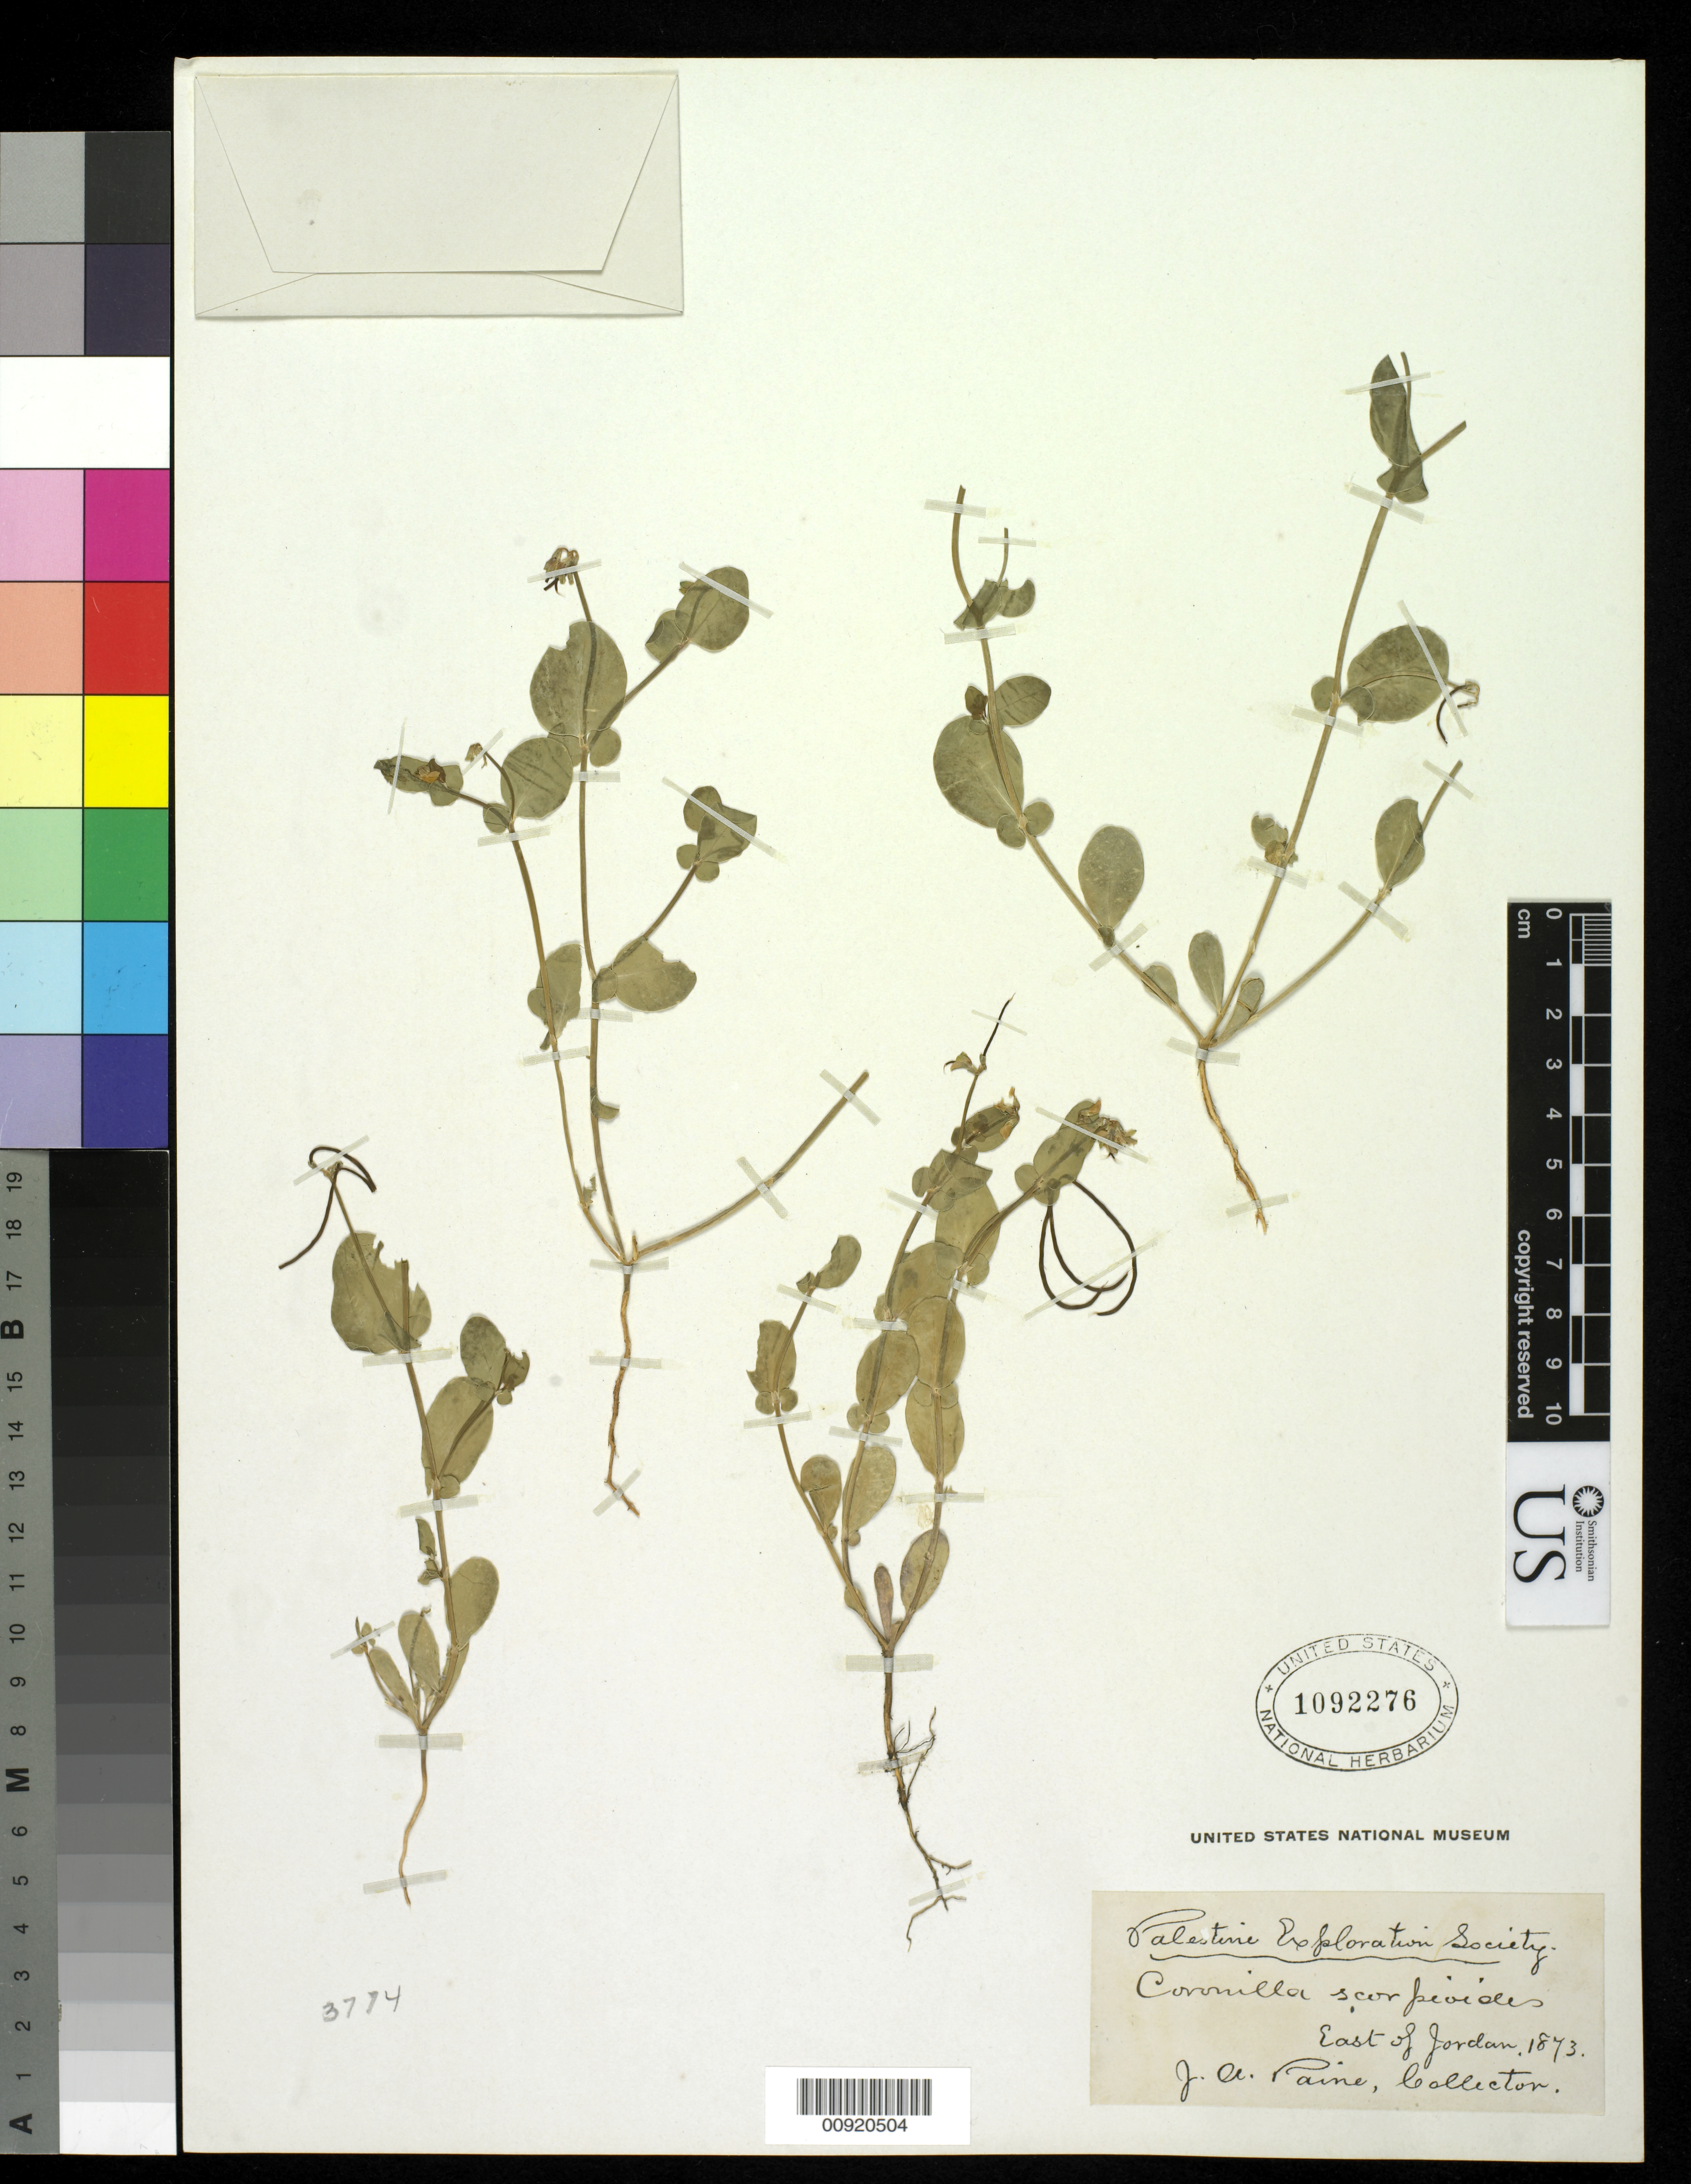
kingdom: Plantae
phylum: Tracheophyta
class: Magnoliopsida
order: Fabales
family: Fabaceae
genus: Coronilla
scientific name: Coronilla scorpioides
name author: K. Koch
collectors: J. A. Paine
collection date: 1873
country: Iraq / Saudi Arabia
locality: East of Jordan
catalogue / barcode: US 1092276